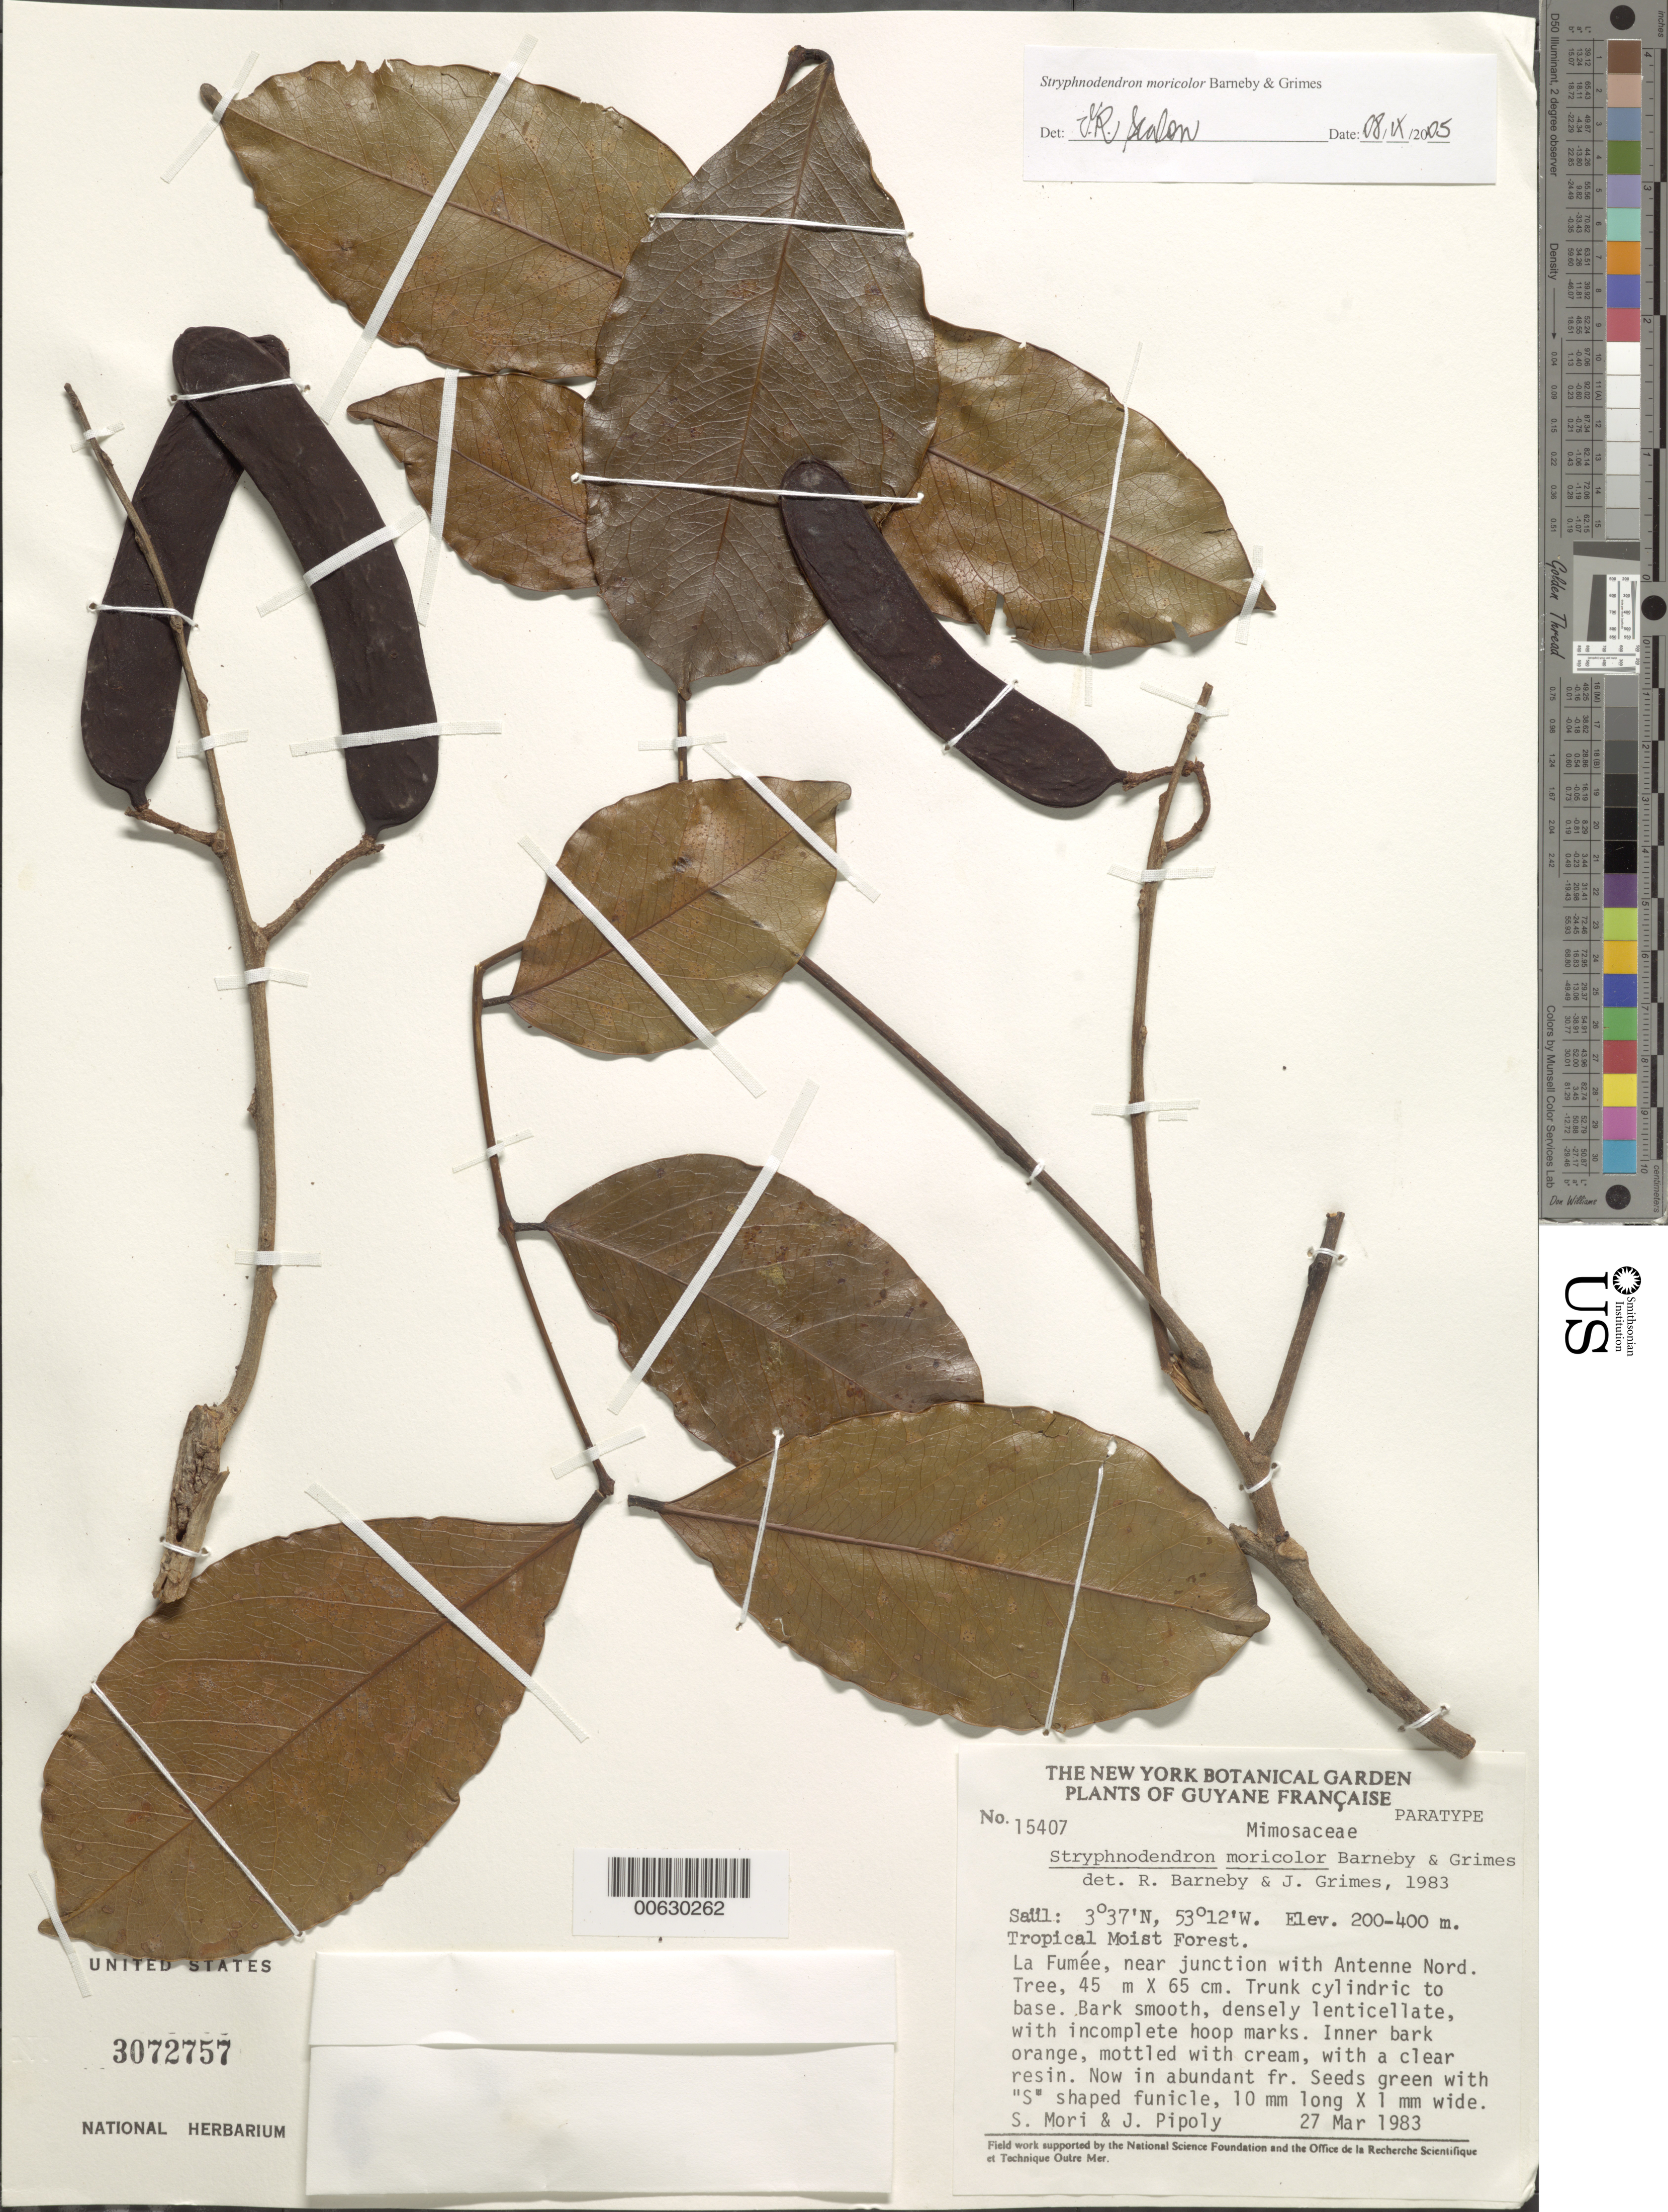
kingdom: Plantae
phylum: Tracheophyta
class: Magnoliopsida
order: Fabales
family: Fabaceae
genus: Gwilymia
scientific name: Gwilymia moricolor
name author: (Barneby & J.W. Grimes) A.G. Lima et al.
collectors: S. Mori & J. J. Pipoly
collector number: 15407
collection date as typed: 27-Mar-83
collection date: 1983-03-27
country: French Guiana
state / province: Saint-Laurent-du-Maroni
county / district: Saül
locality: Saül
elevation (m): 200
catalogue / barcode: US 3072757